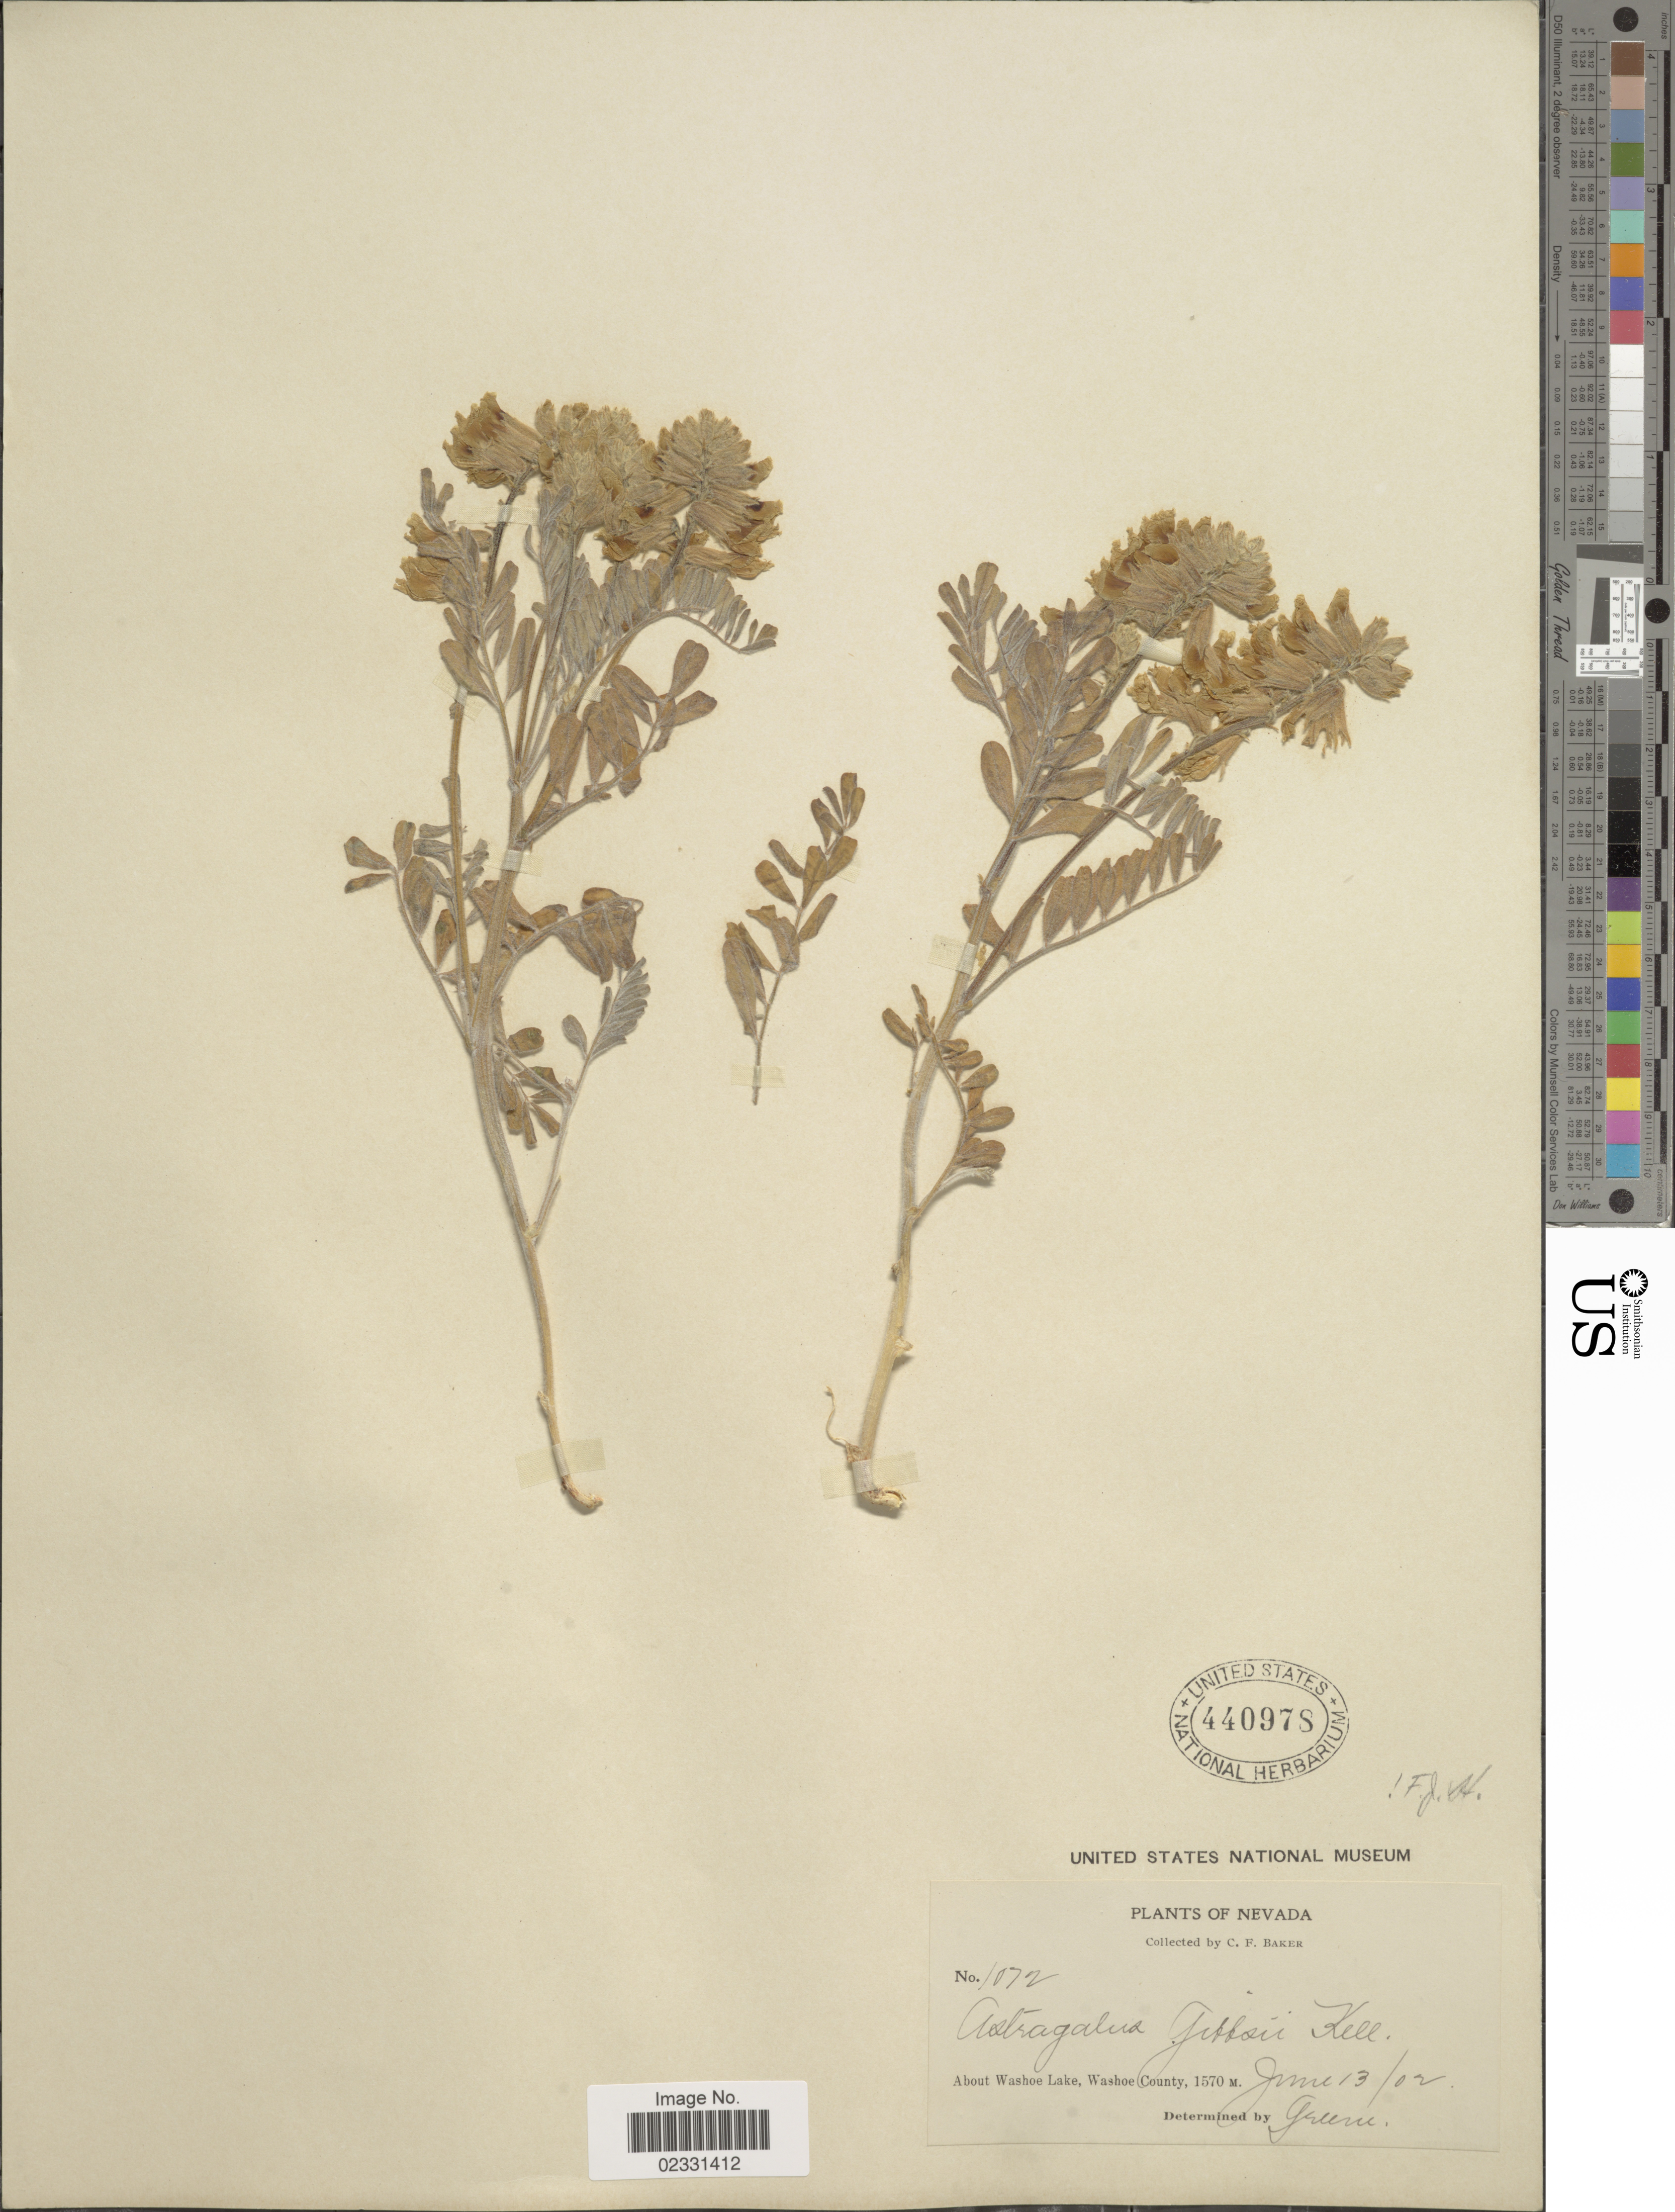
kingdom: Plantae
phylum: Tracheophyta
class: Magnoliopsida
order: Fabales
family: Fabaceae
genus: Astragalus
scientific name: Astragalus gibbsii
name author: Kellogg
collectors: C. F. Baker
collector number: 1072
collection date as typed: Transcribed d/m/y: 13/6/2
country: United States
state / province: Nevada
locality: About Washoe Lake, Washoe County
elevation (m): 1570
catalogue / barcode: US 440978